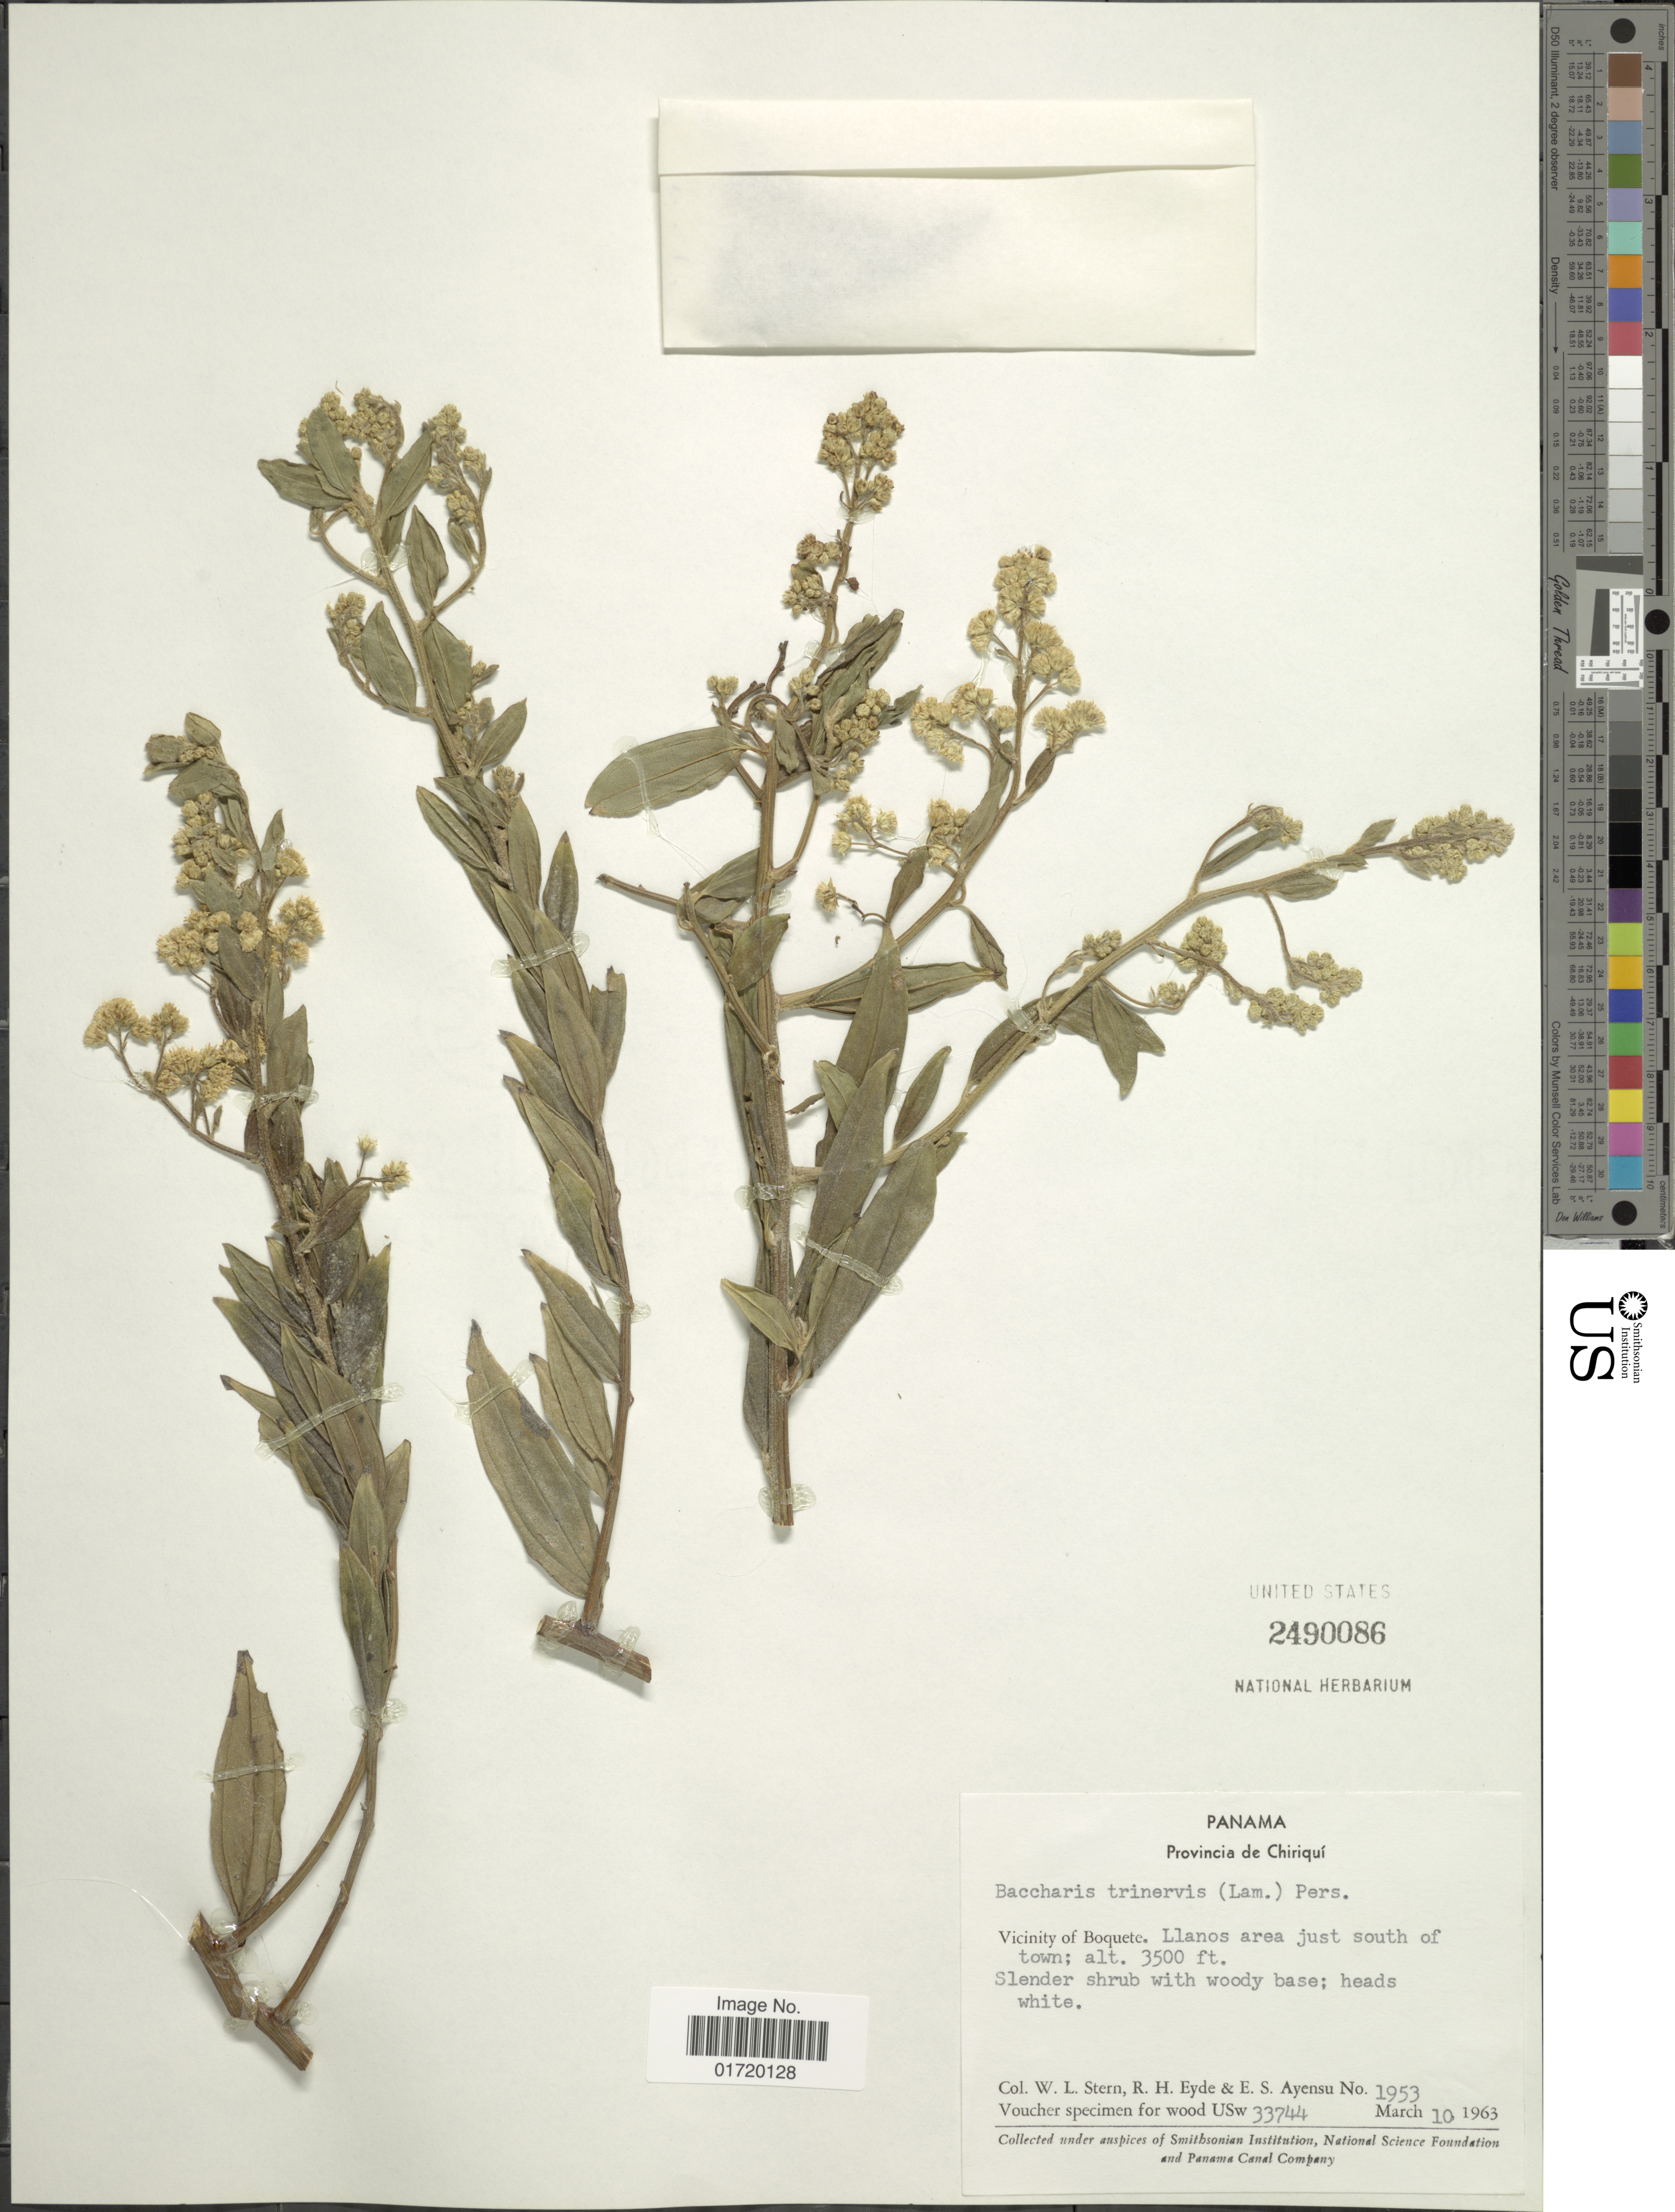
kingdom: Plantae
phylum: Tracheophyta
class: Magnoliopsida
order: Asterales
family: Asteraceae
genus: Baccharis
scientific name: Baccharis trinervis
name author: (Lam.) Pers.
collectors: W. L. Stern, R. H. Eyde & E. S. Ayensu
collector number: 1953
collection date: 1963-03-10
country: Panama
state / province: Chiriqui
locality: Vicinity of Boquete, Llanos area just south of town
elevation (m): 1067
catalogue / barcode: US 2490086